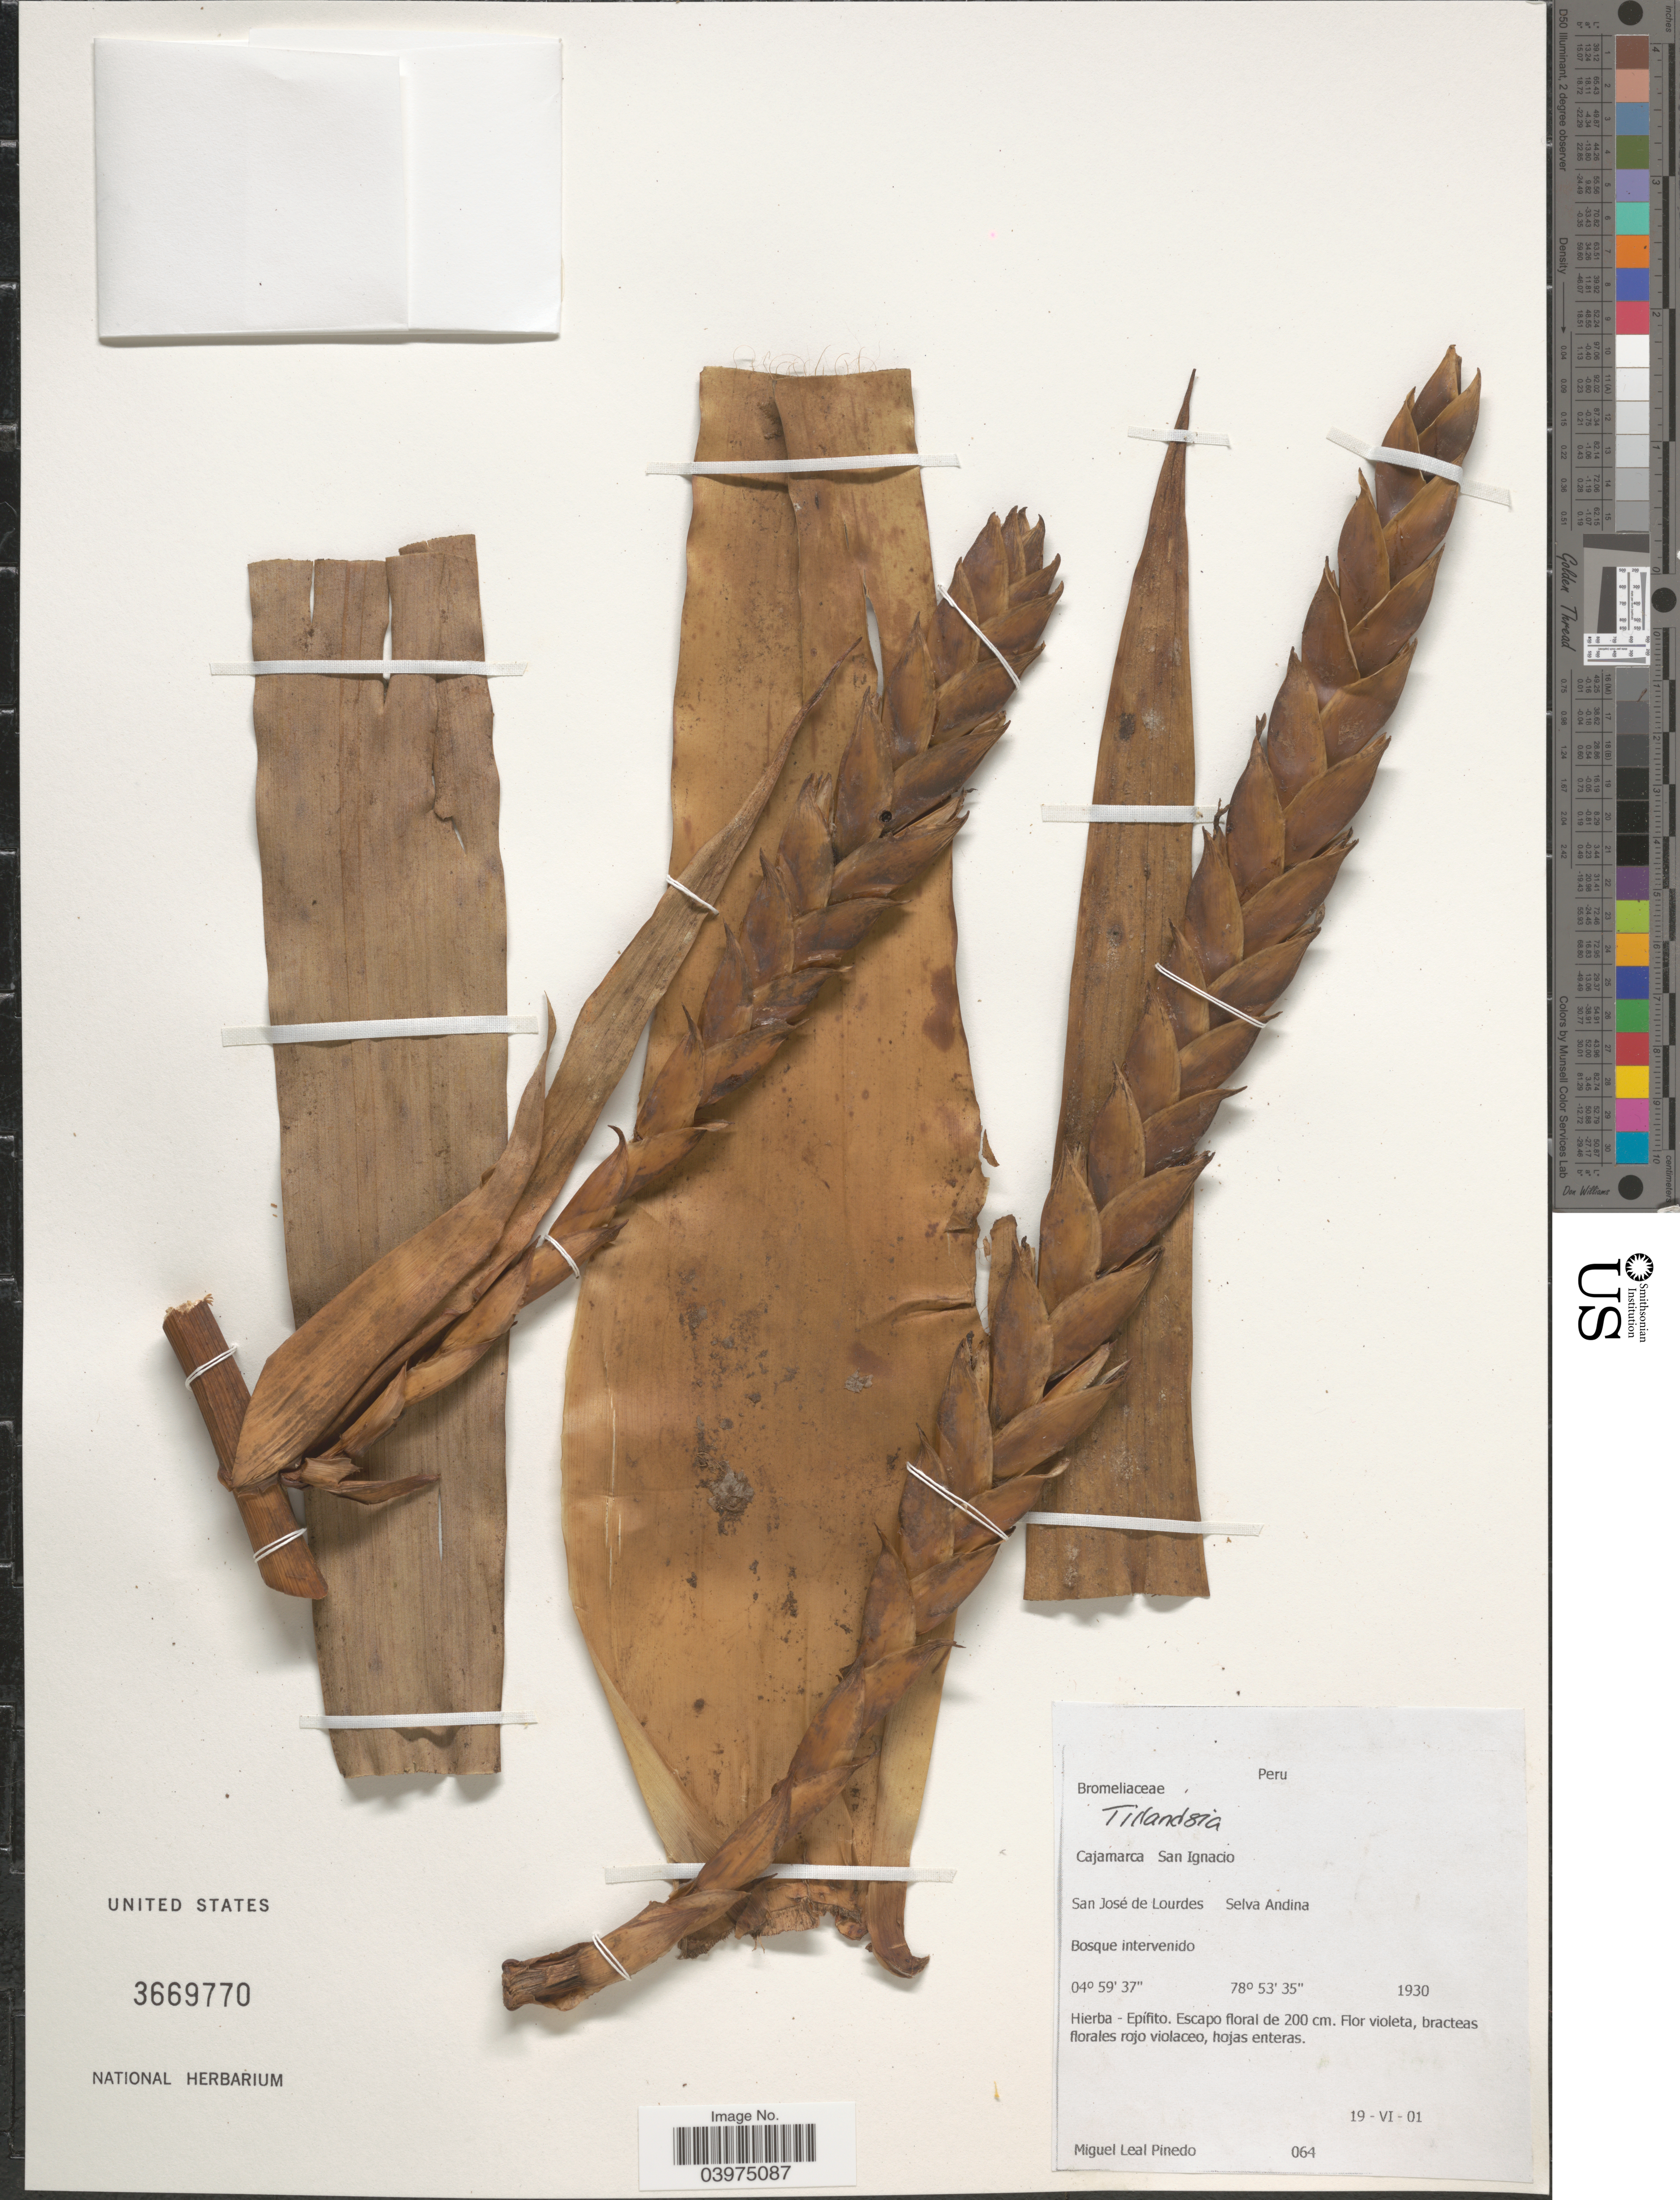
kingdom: Plantae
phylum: Tracheophyta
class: Liliopsida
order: Poales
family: Bromeliaceae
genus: Tillandsia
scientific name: Tillandsia sp.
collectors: M. Pinedo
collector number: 064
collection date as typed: Transcribed d/m/y: 19/6/1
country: Peru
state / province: Cajamarca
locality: San Ignacio. San José de Lourdes. Selva Andina.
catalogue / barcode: US 3669770